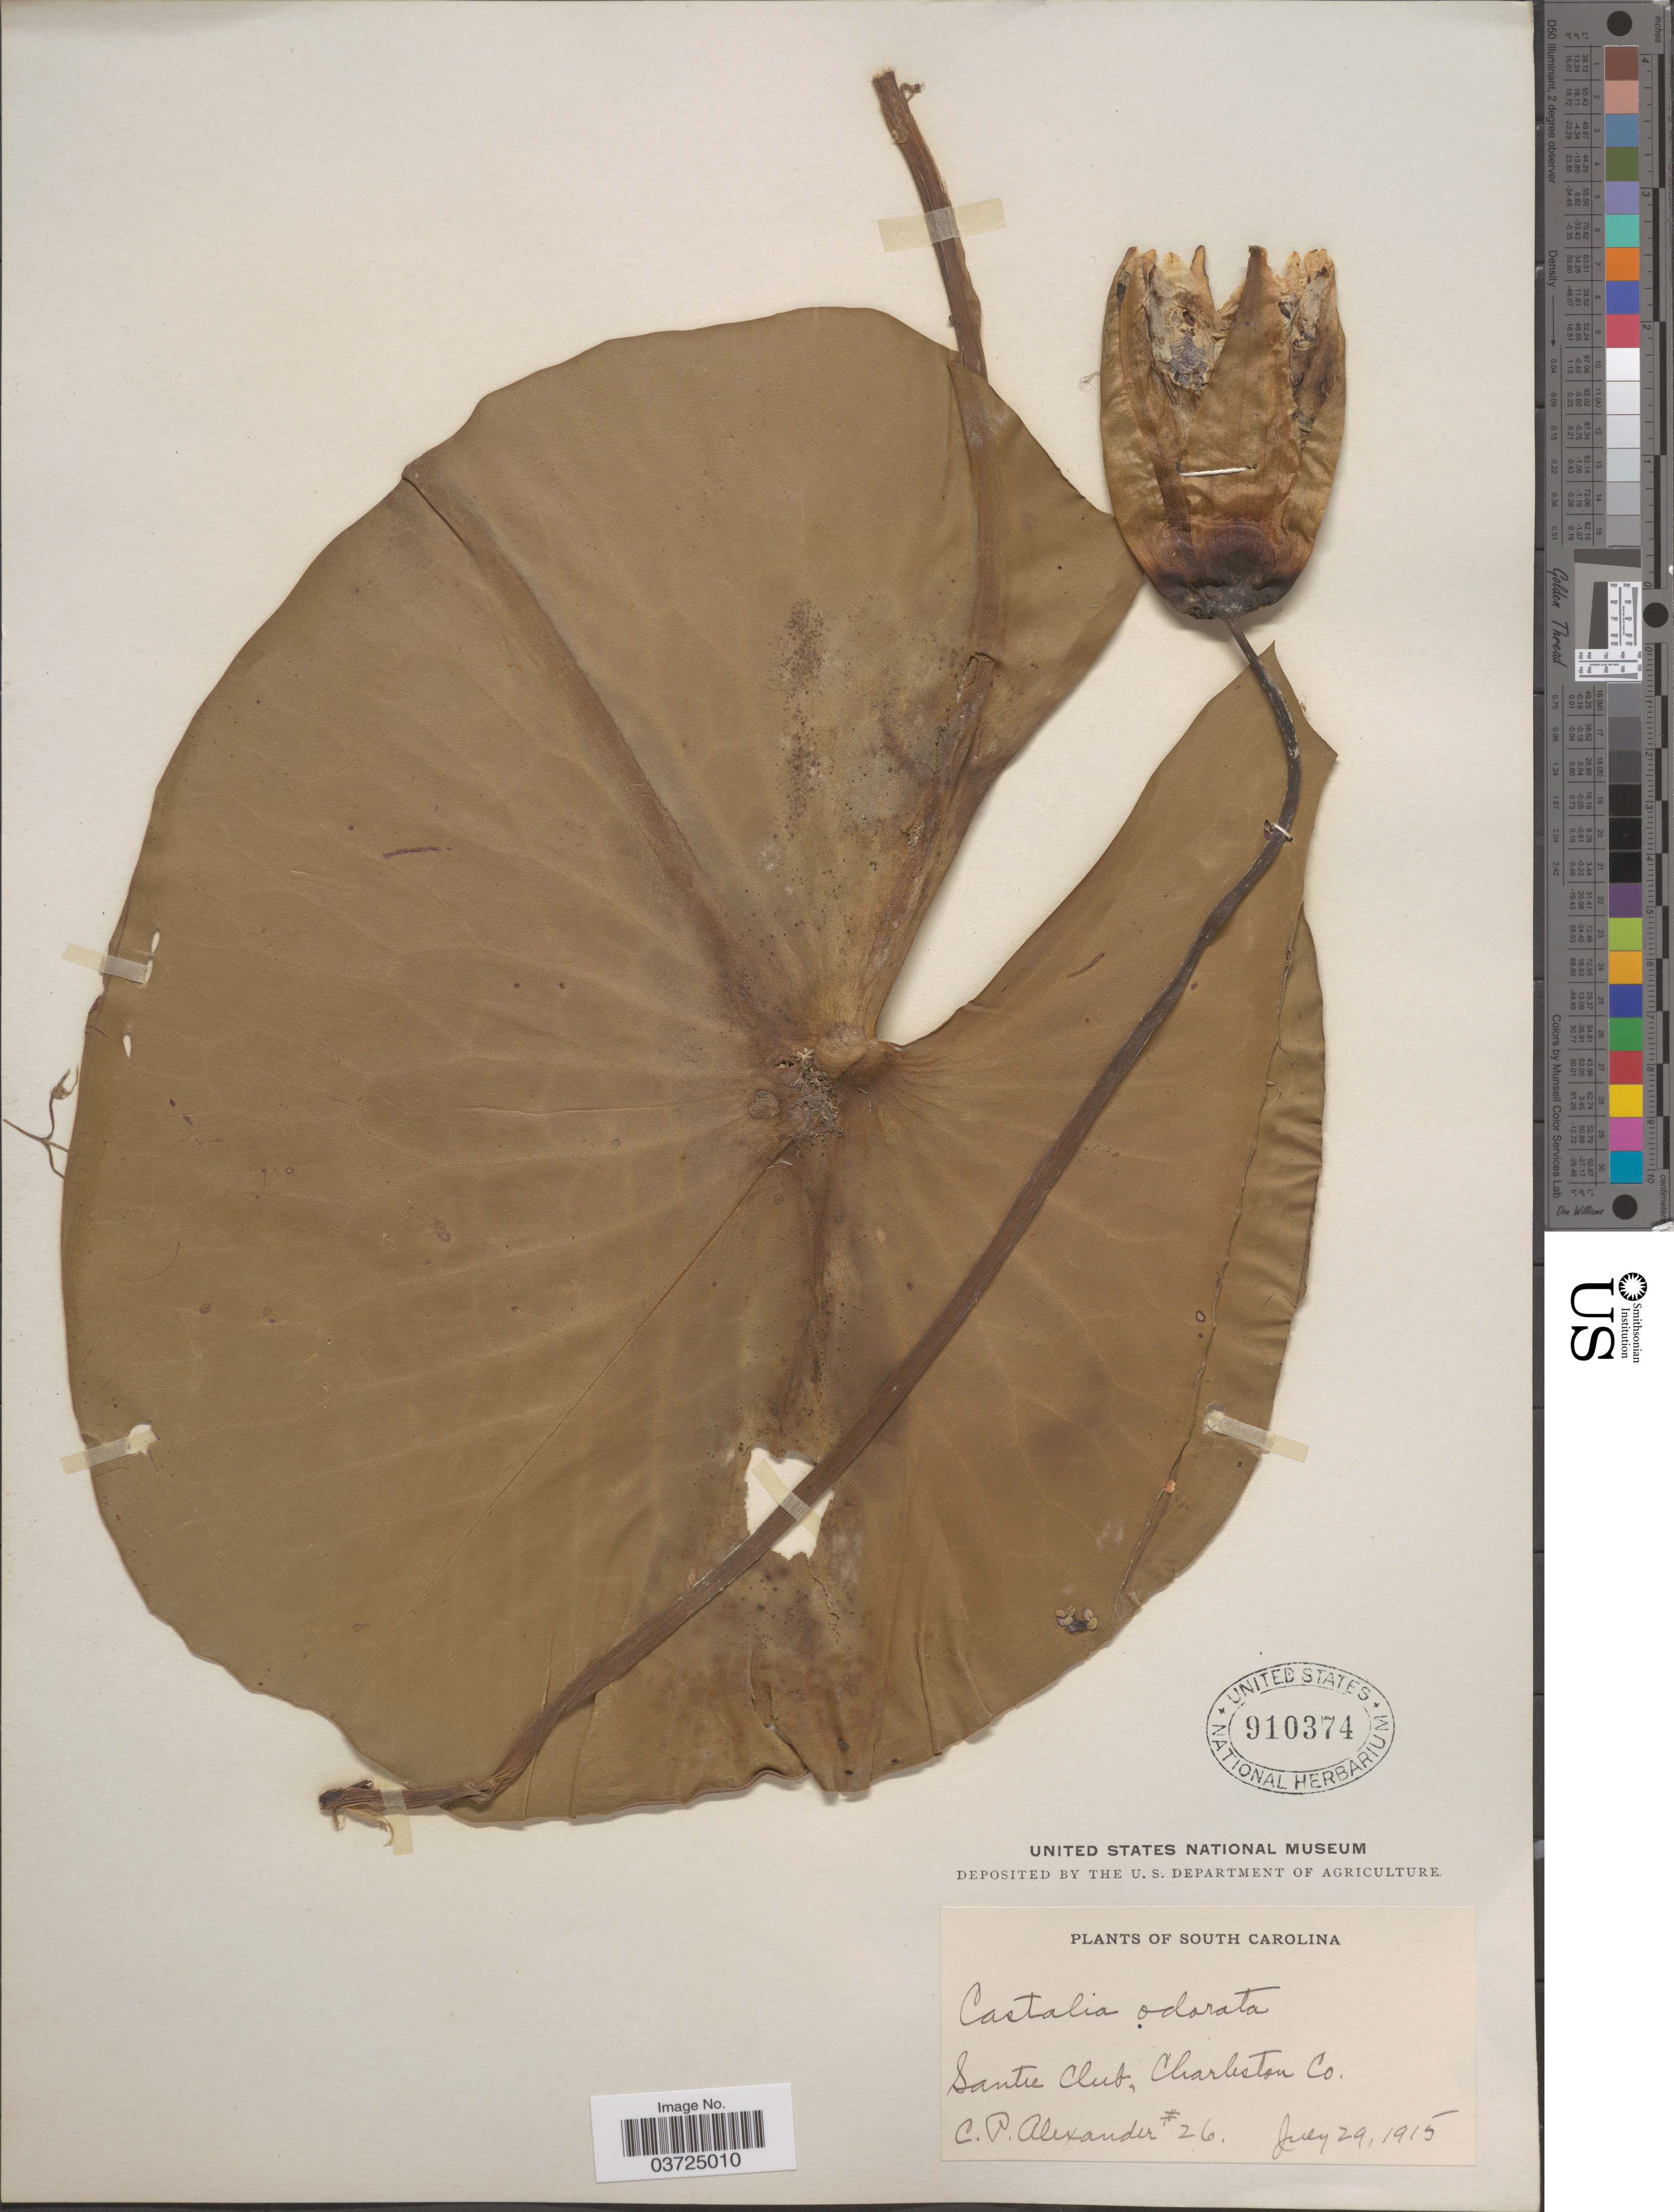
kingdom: Plantae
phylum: Tracheophyta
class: Magnoliopsida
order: Nymphaeales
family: Nymphaeaceae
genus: Nymphaea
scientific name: Nymphaea odorata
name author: Aiton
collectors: C. P. Alexander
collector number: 26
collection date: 1915-07-29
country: United States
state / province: South Carolina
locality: Santee Club, Charleston Co.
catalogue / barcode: US 910374